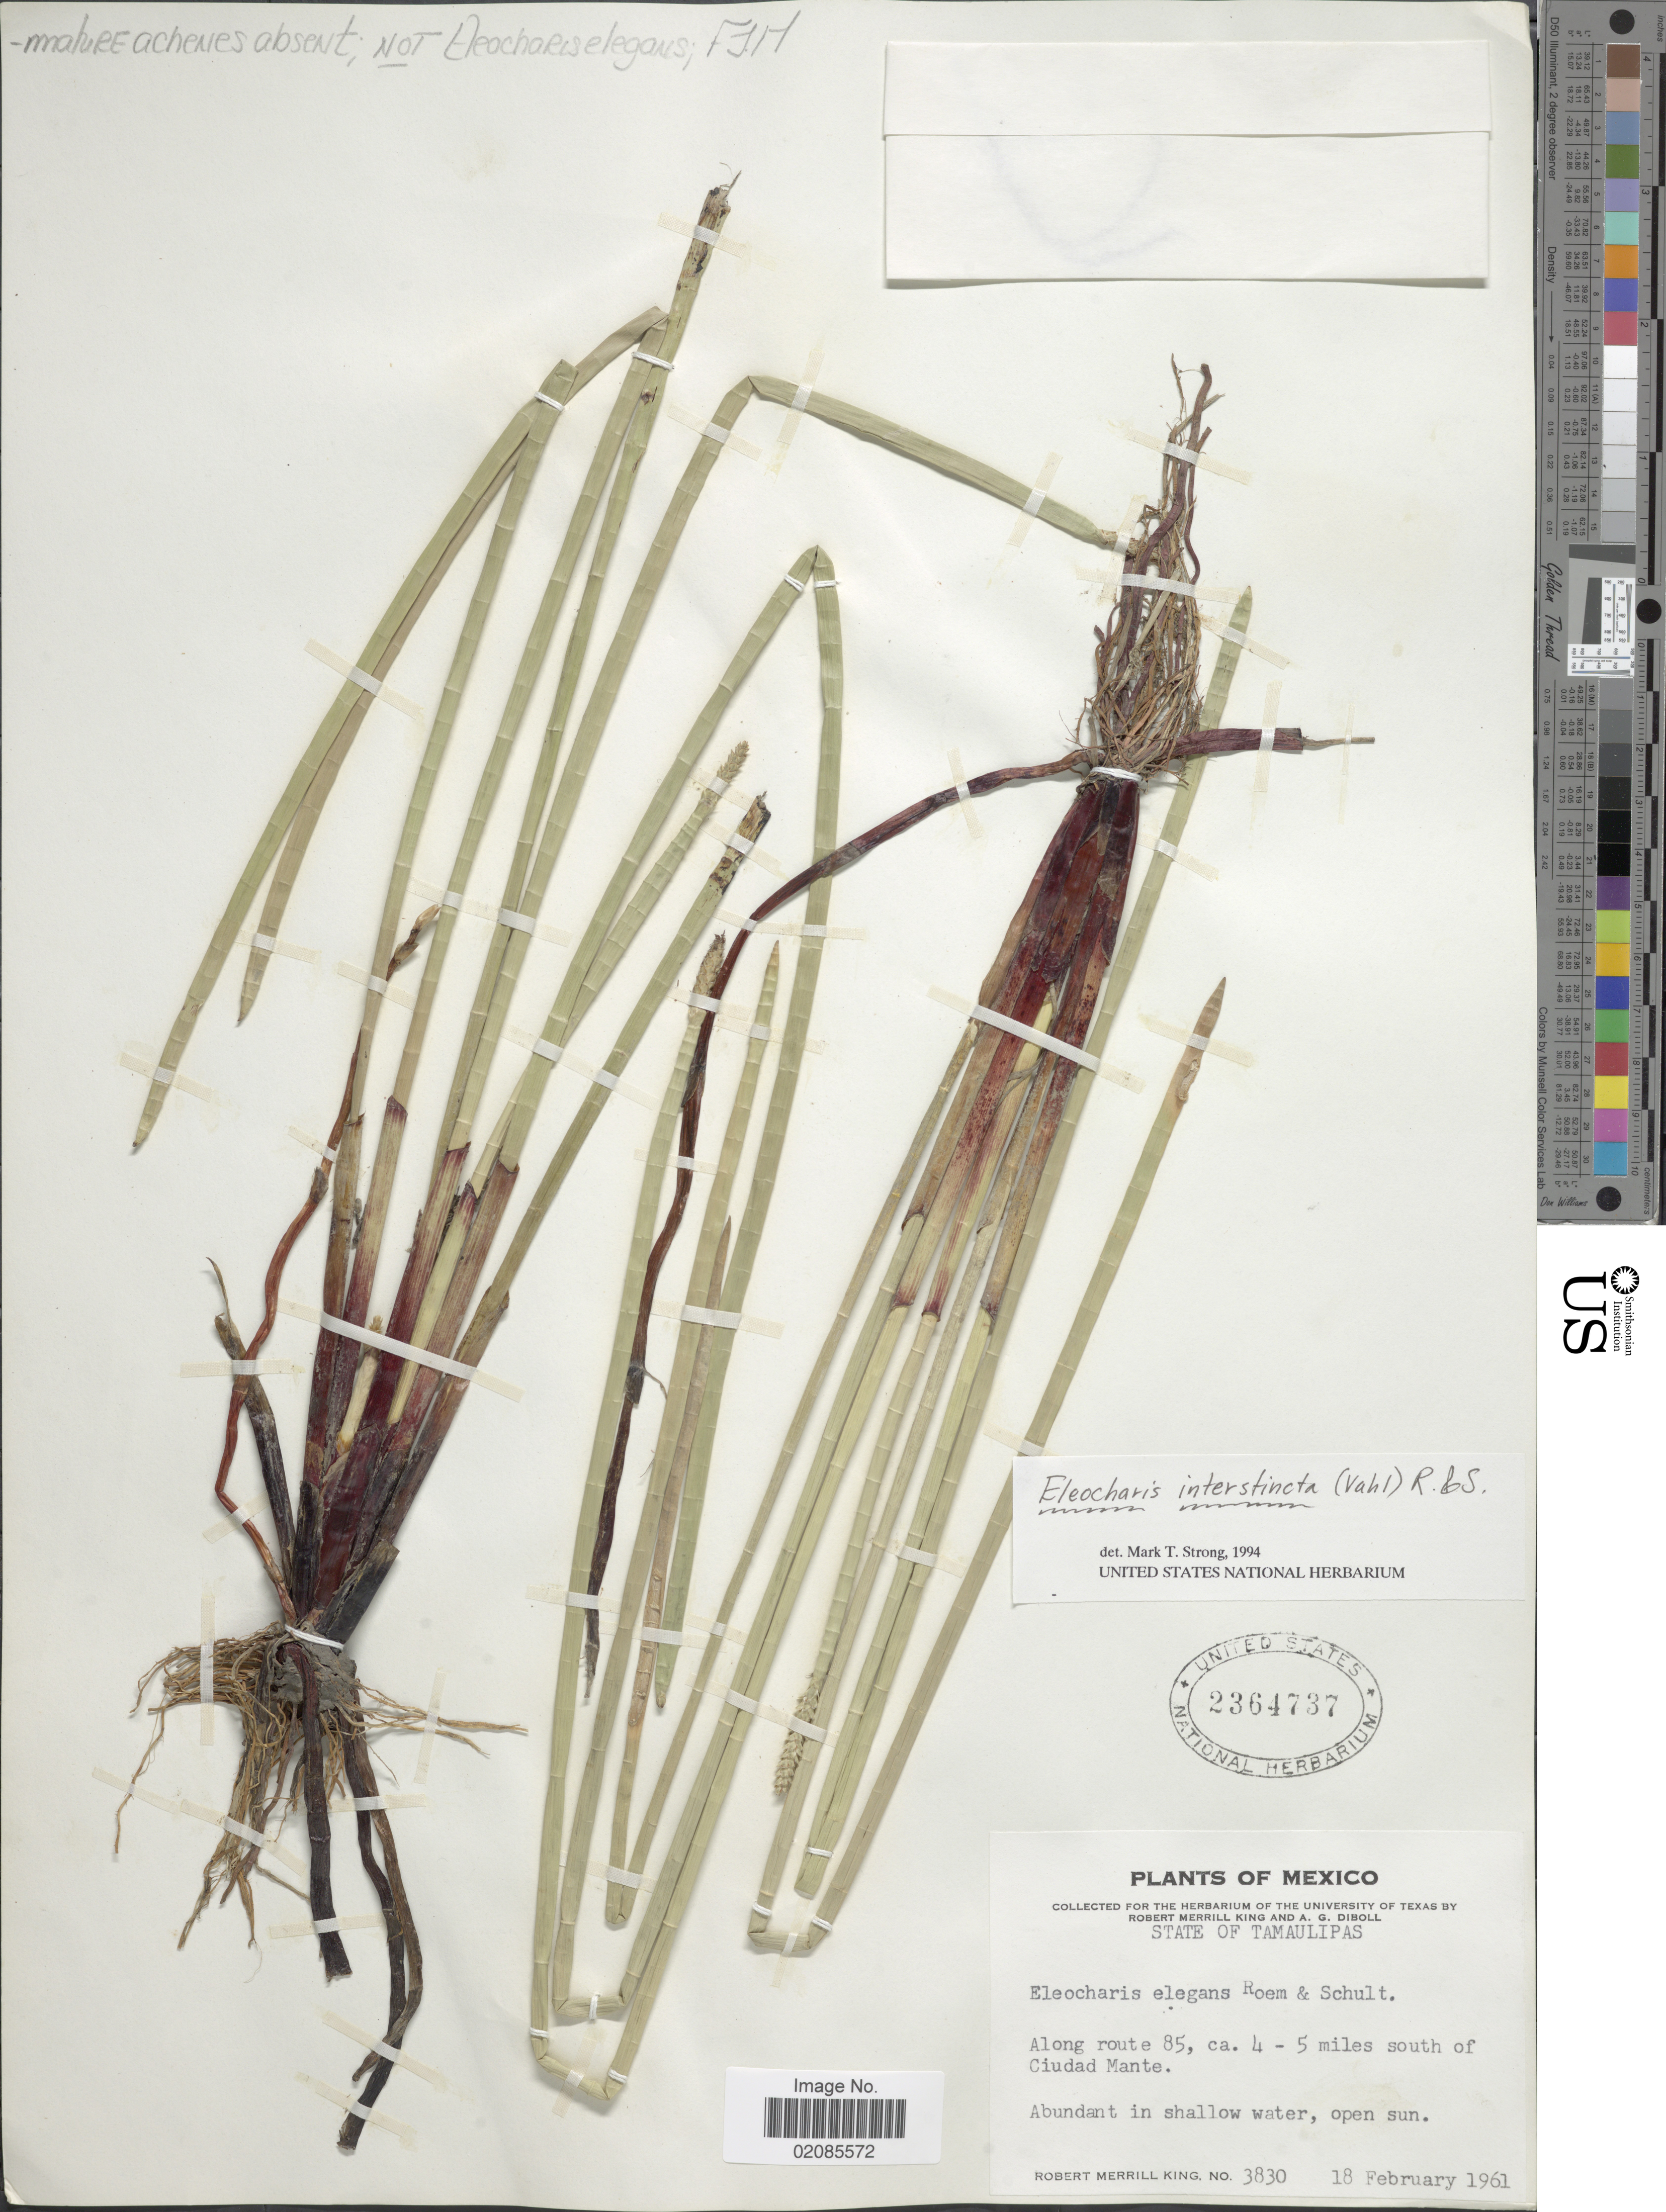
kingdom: Plantae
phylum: Tracheophyta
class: Liliopsida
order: Poales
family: Cyperaceae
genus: Eleocharis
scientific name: Eleocharis interstincta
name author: (Vahl) Roem. & Schult.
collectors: R. M. King & A. Diboll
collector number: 3830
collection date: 1961-02-18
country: Mexico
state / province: Tamaulipas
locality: Along route 85, ca. 4-5 miles south of Ciudad Mante.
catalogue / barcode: US 2364737